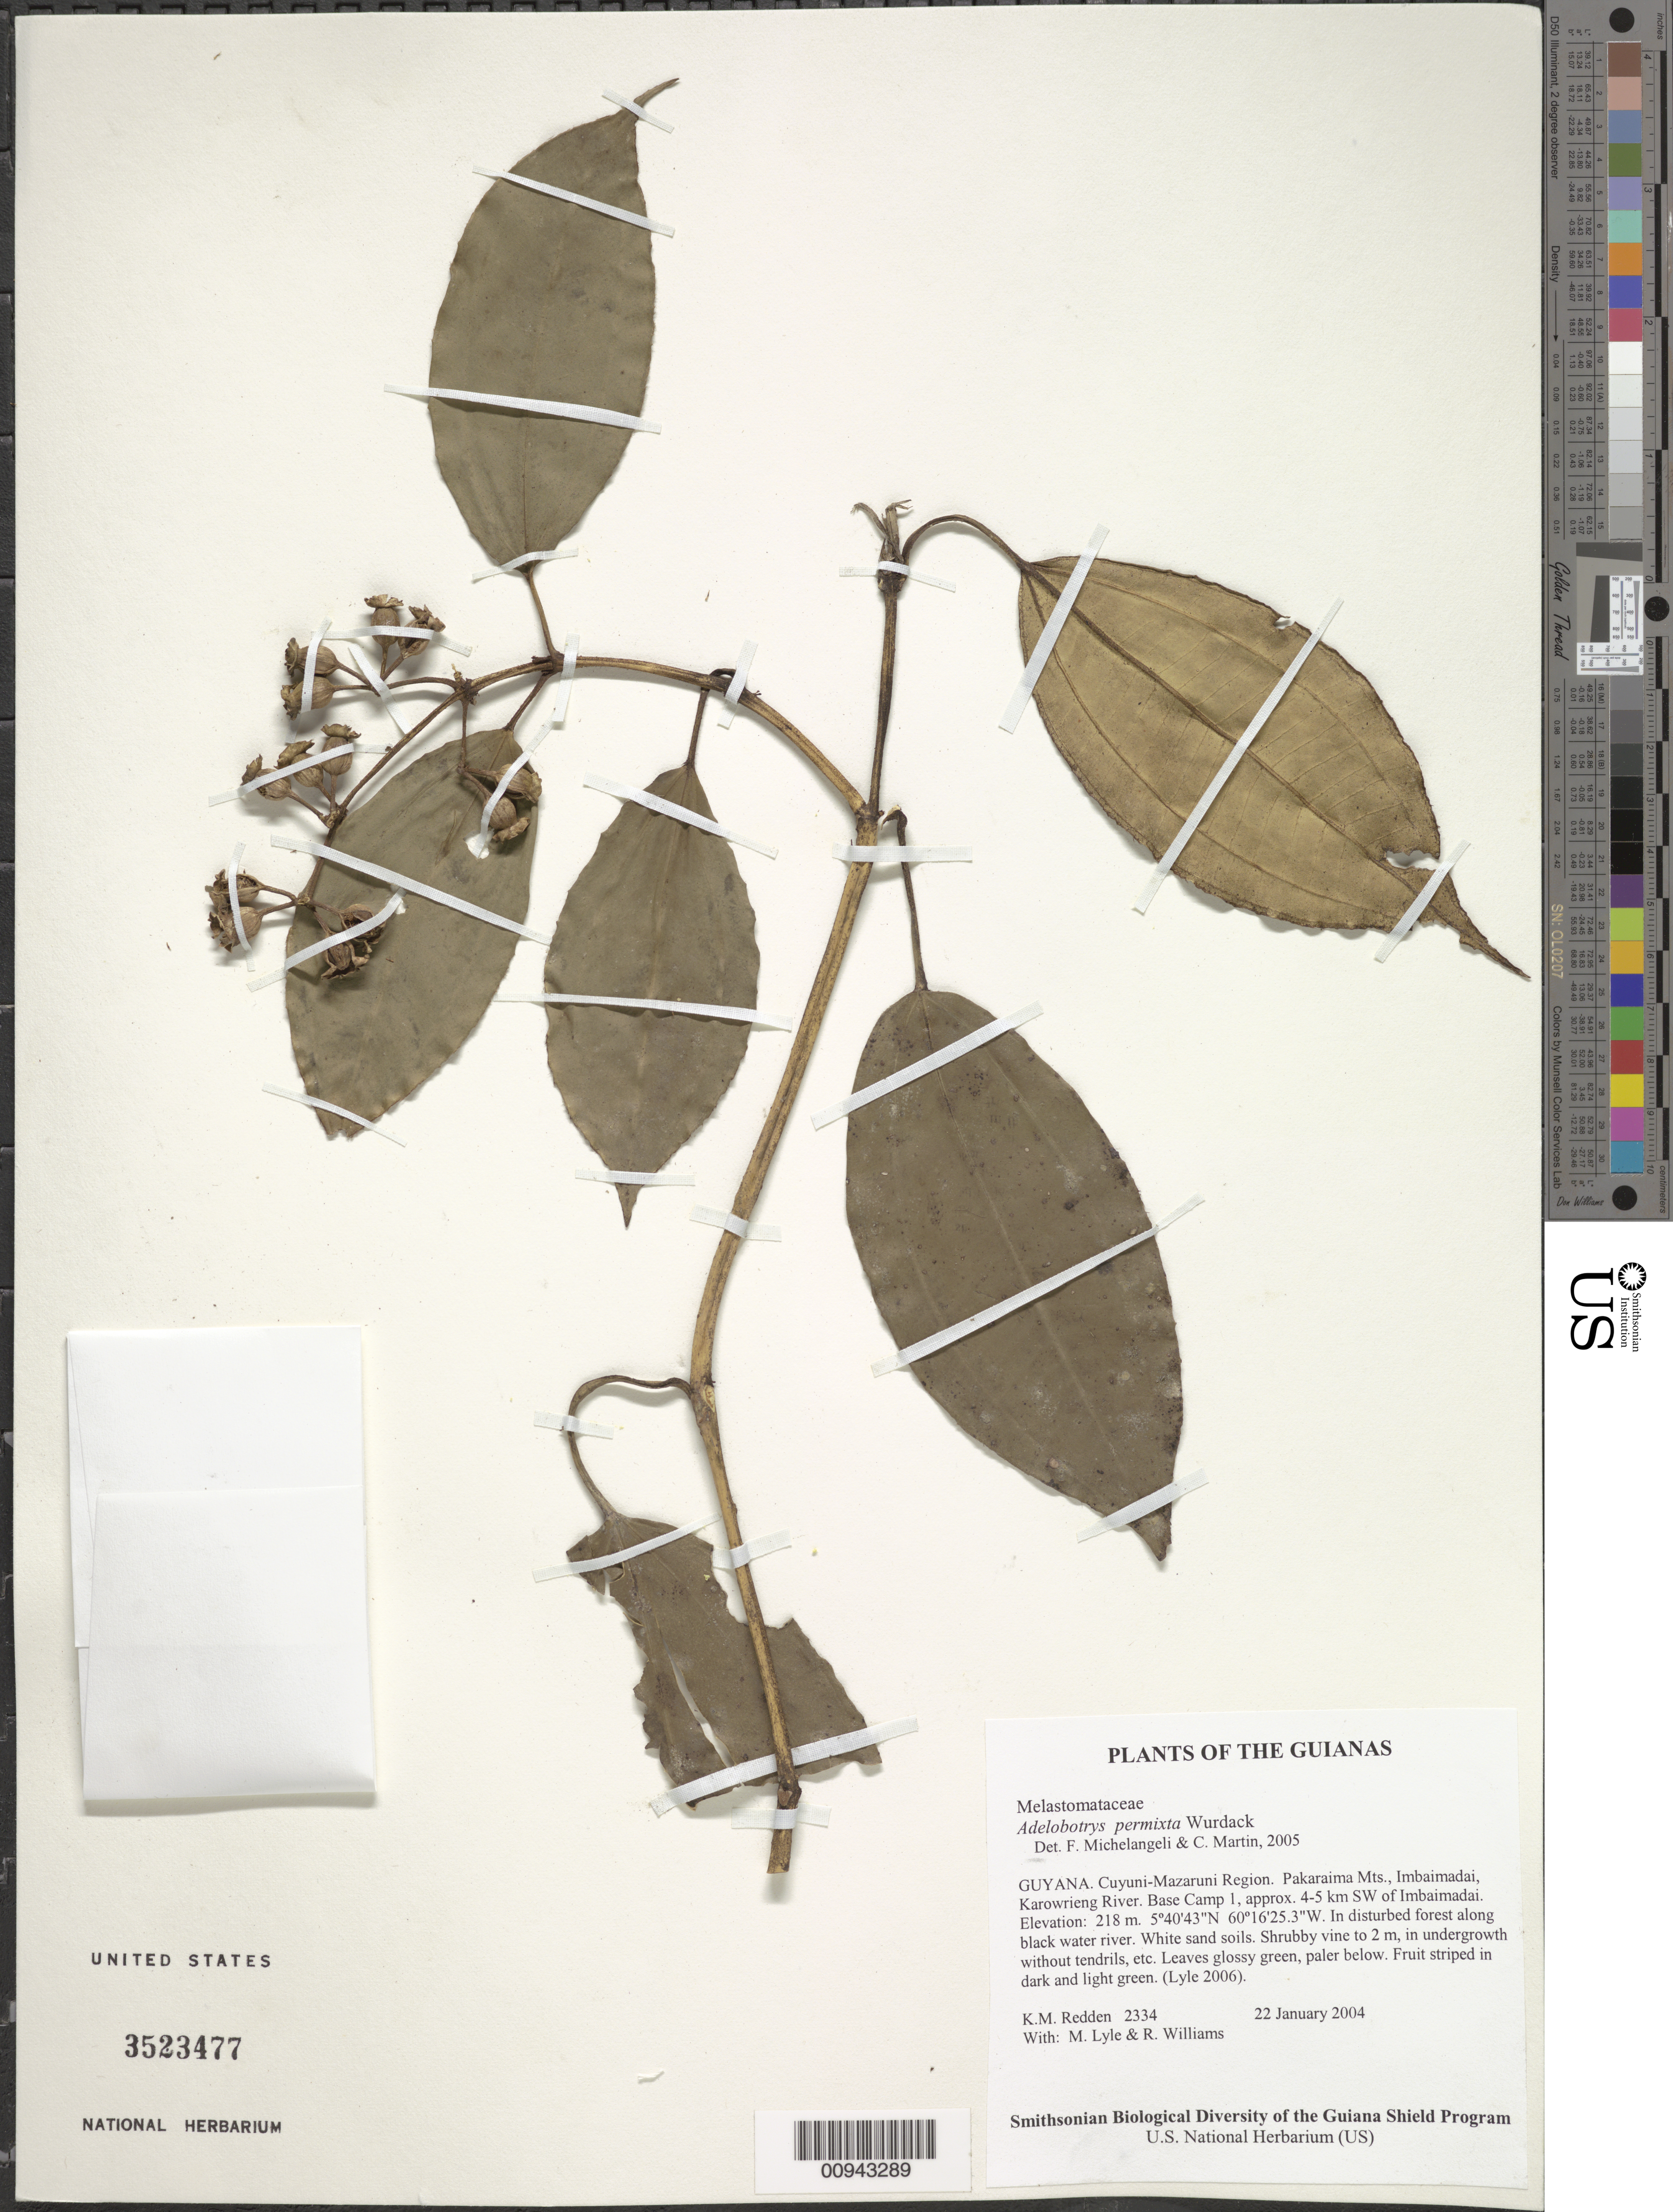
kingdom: Plantae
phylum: Tracheophyta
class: Magnoliopsida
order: Myrtales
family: Melastomataceae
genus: Adelobotrys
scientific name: Adelobotrys permixta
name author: Wurdack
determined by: Michelangeli, F. A.; Martin, C.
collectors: K. M. Redden, M. Lyle & R. Williams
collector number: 2334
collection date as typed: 22 January 2004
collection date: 2004-01-22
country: Guyana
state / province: Cuyuni-Mazaruni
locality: Pakaraima Mts., Imbaimadai, Karowrieng River. Base Camp 1, approx. 4-5 km SW of Imbaimadai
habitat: In disturbed forest along black water river. White sand soils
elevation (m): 218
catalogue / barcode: US 3523477